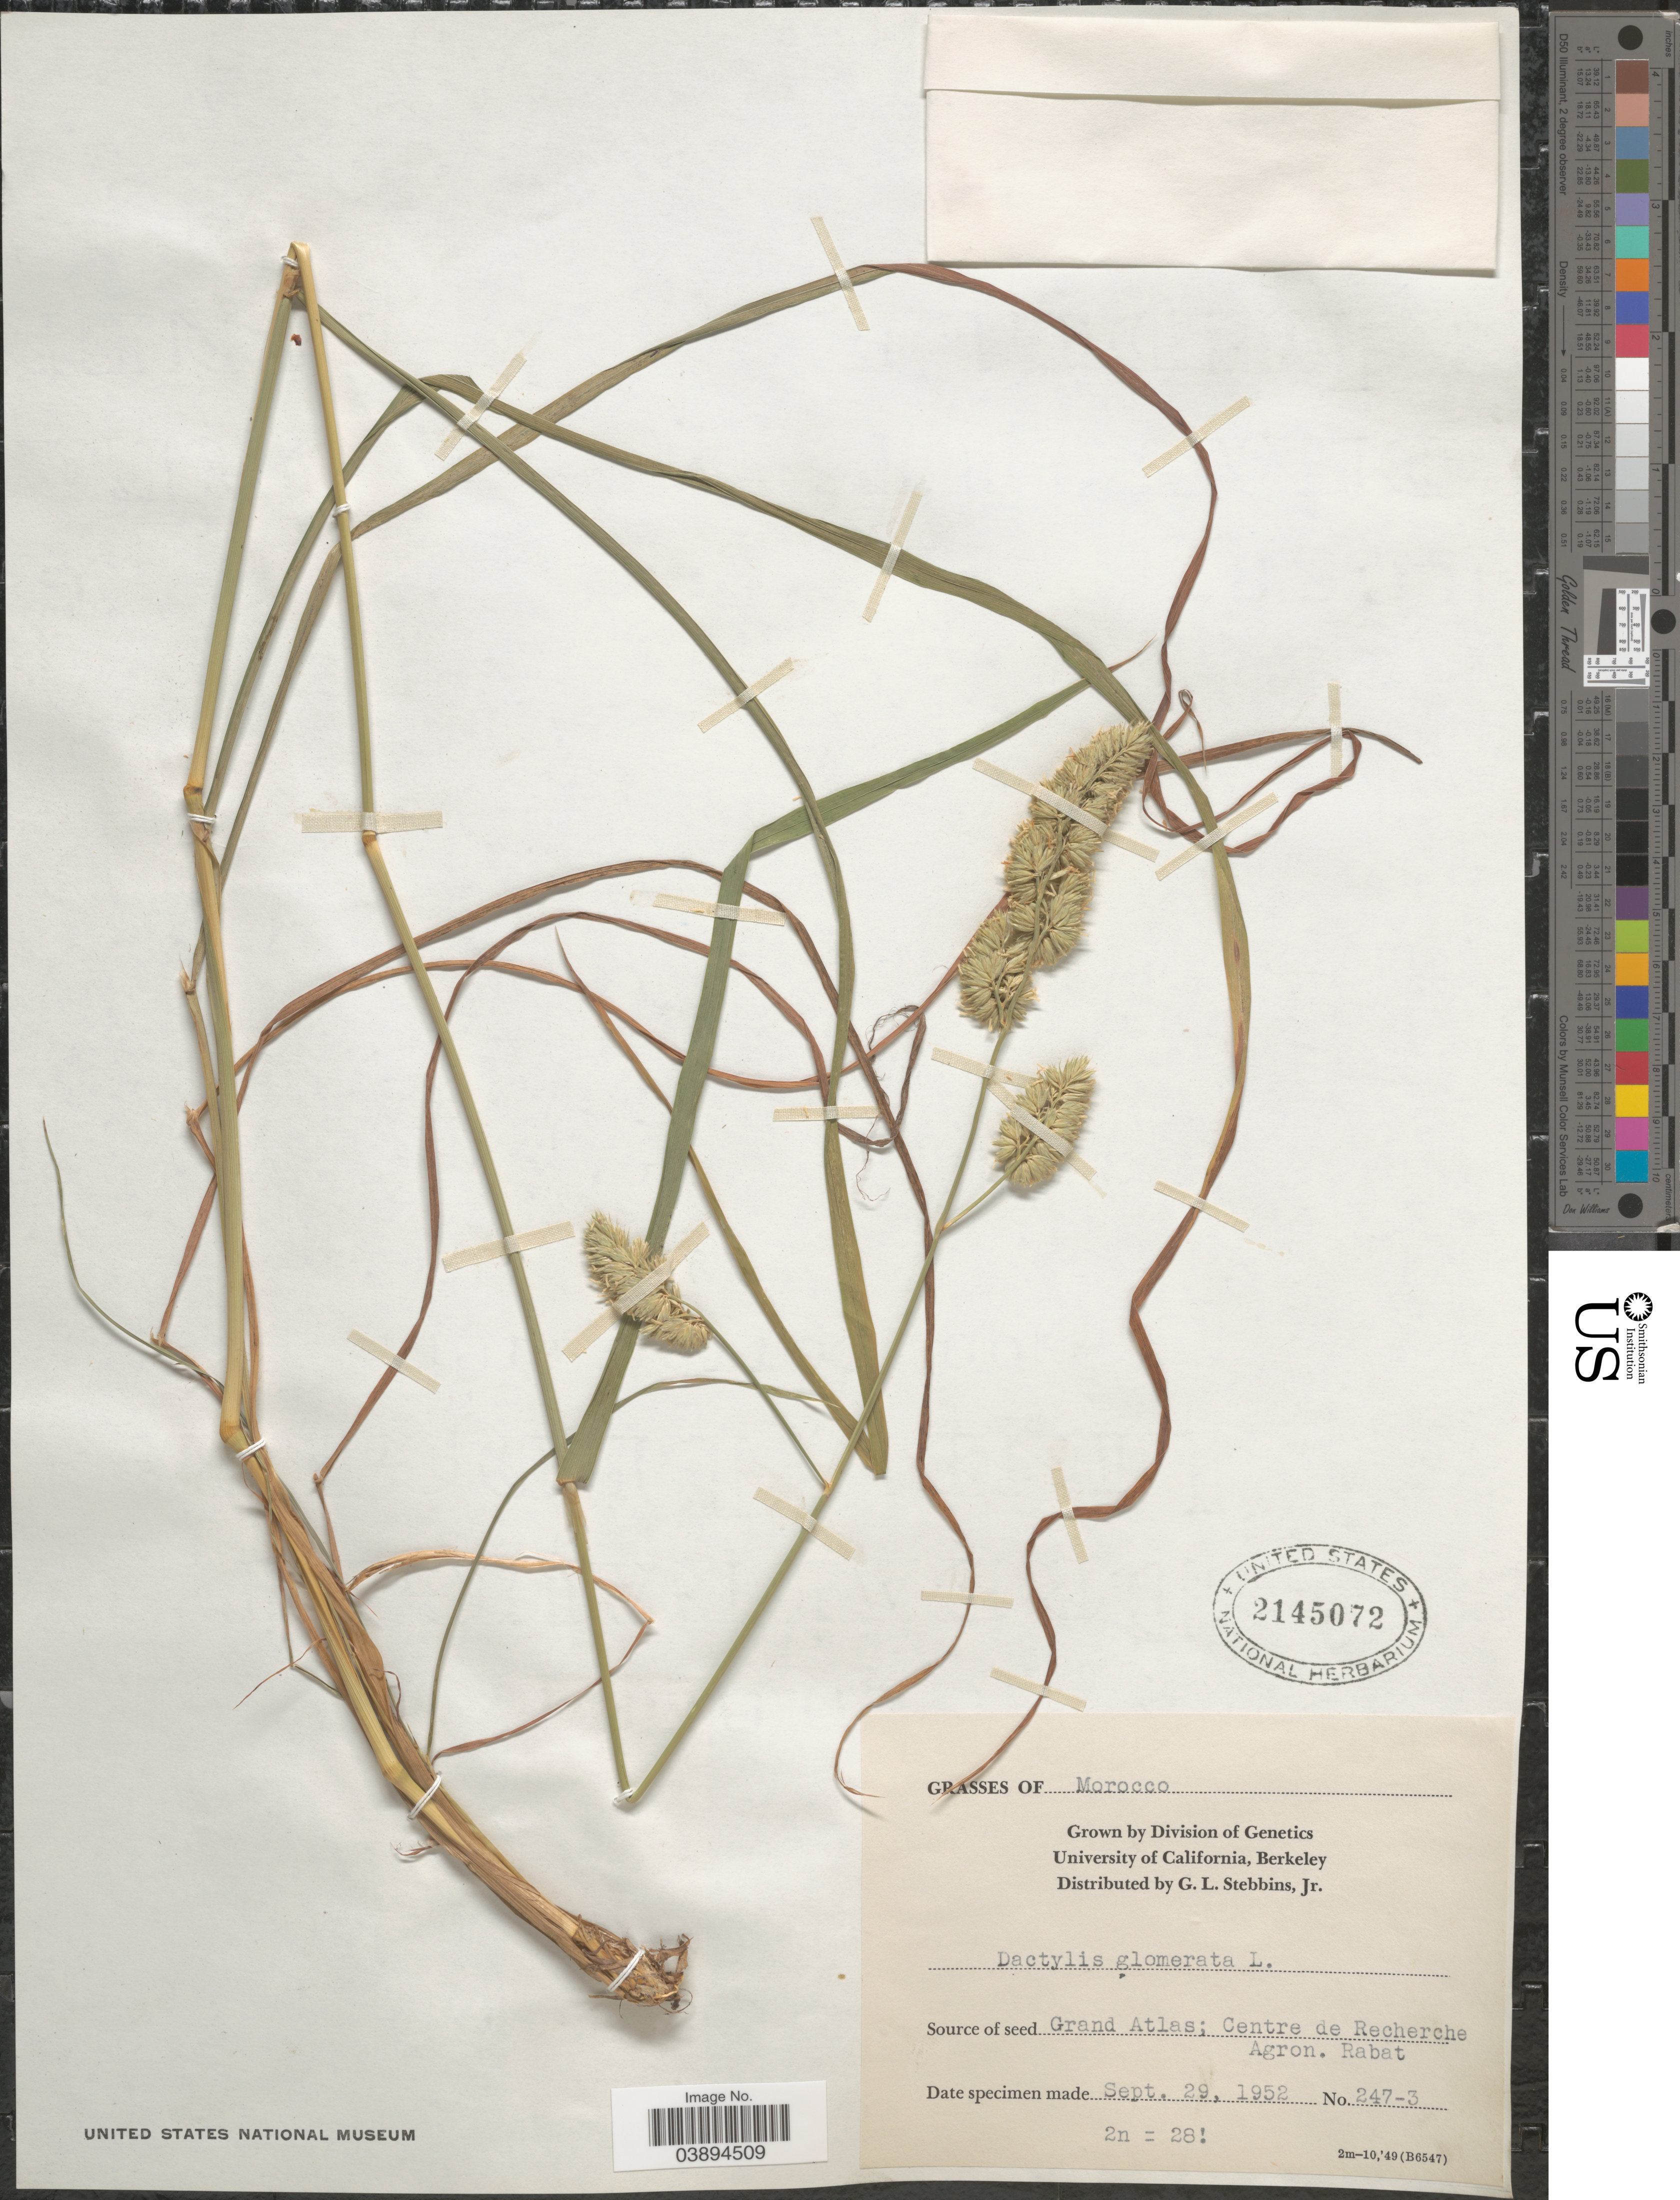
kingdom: Plantae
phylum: Tracheophyta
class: Liliopsida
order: Poales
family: Poaceae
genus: Dactylis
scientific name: Dactylis glomerata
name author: L.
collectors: G. L. Stebbins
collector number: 247-3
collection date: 1952-09-29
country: Morocco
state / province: Rabat-Salé-Zemmour-Zaër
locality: Grand Atlas; Centre de Recherche Agron. Rabat.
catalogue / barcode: US 2145072